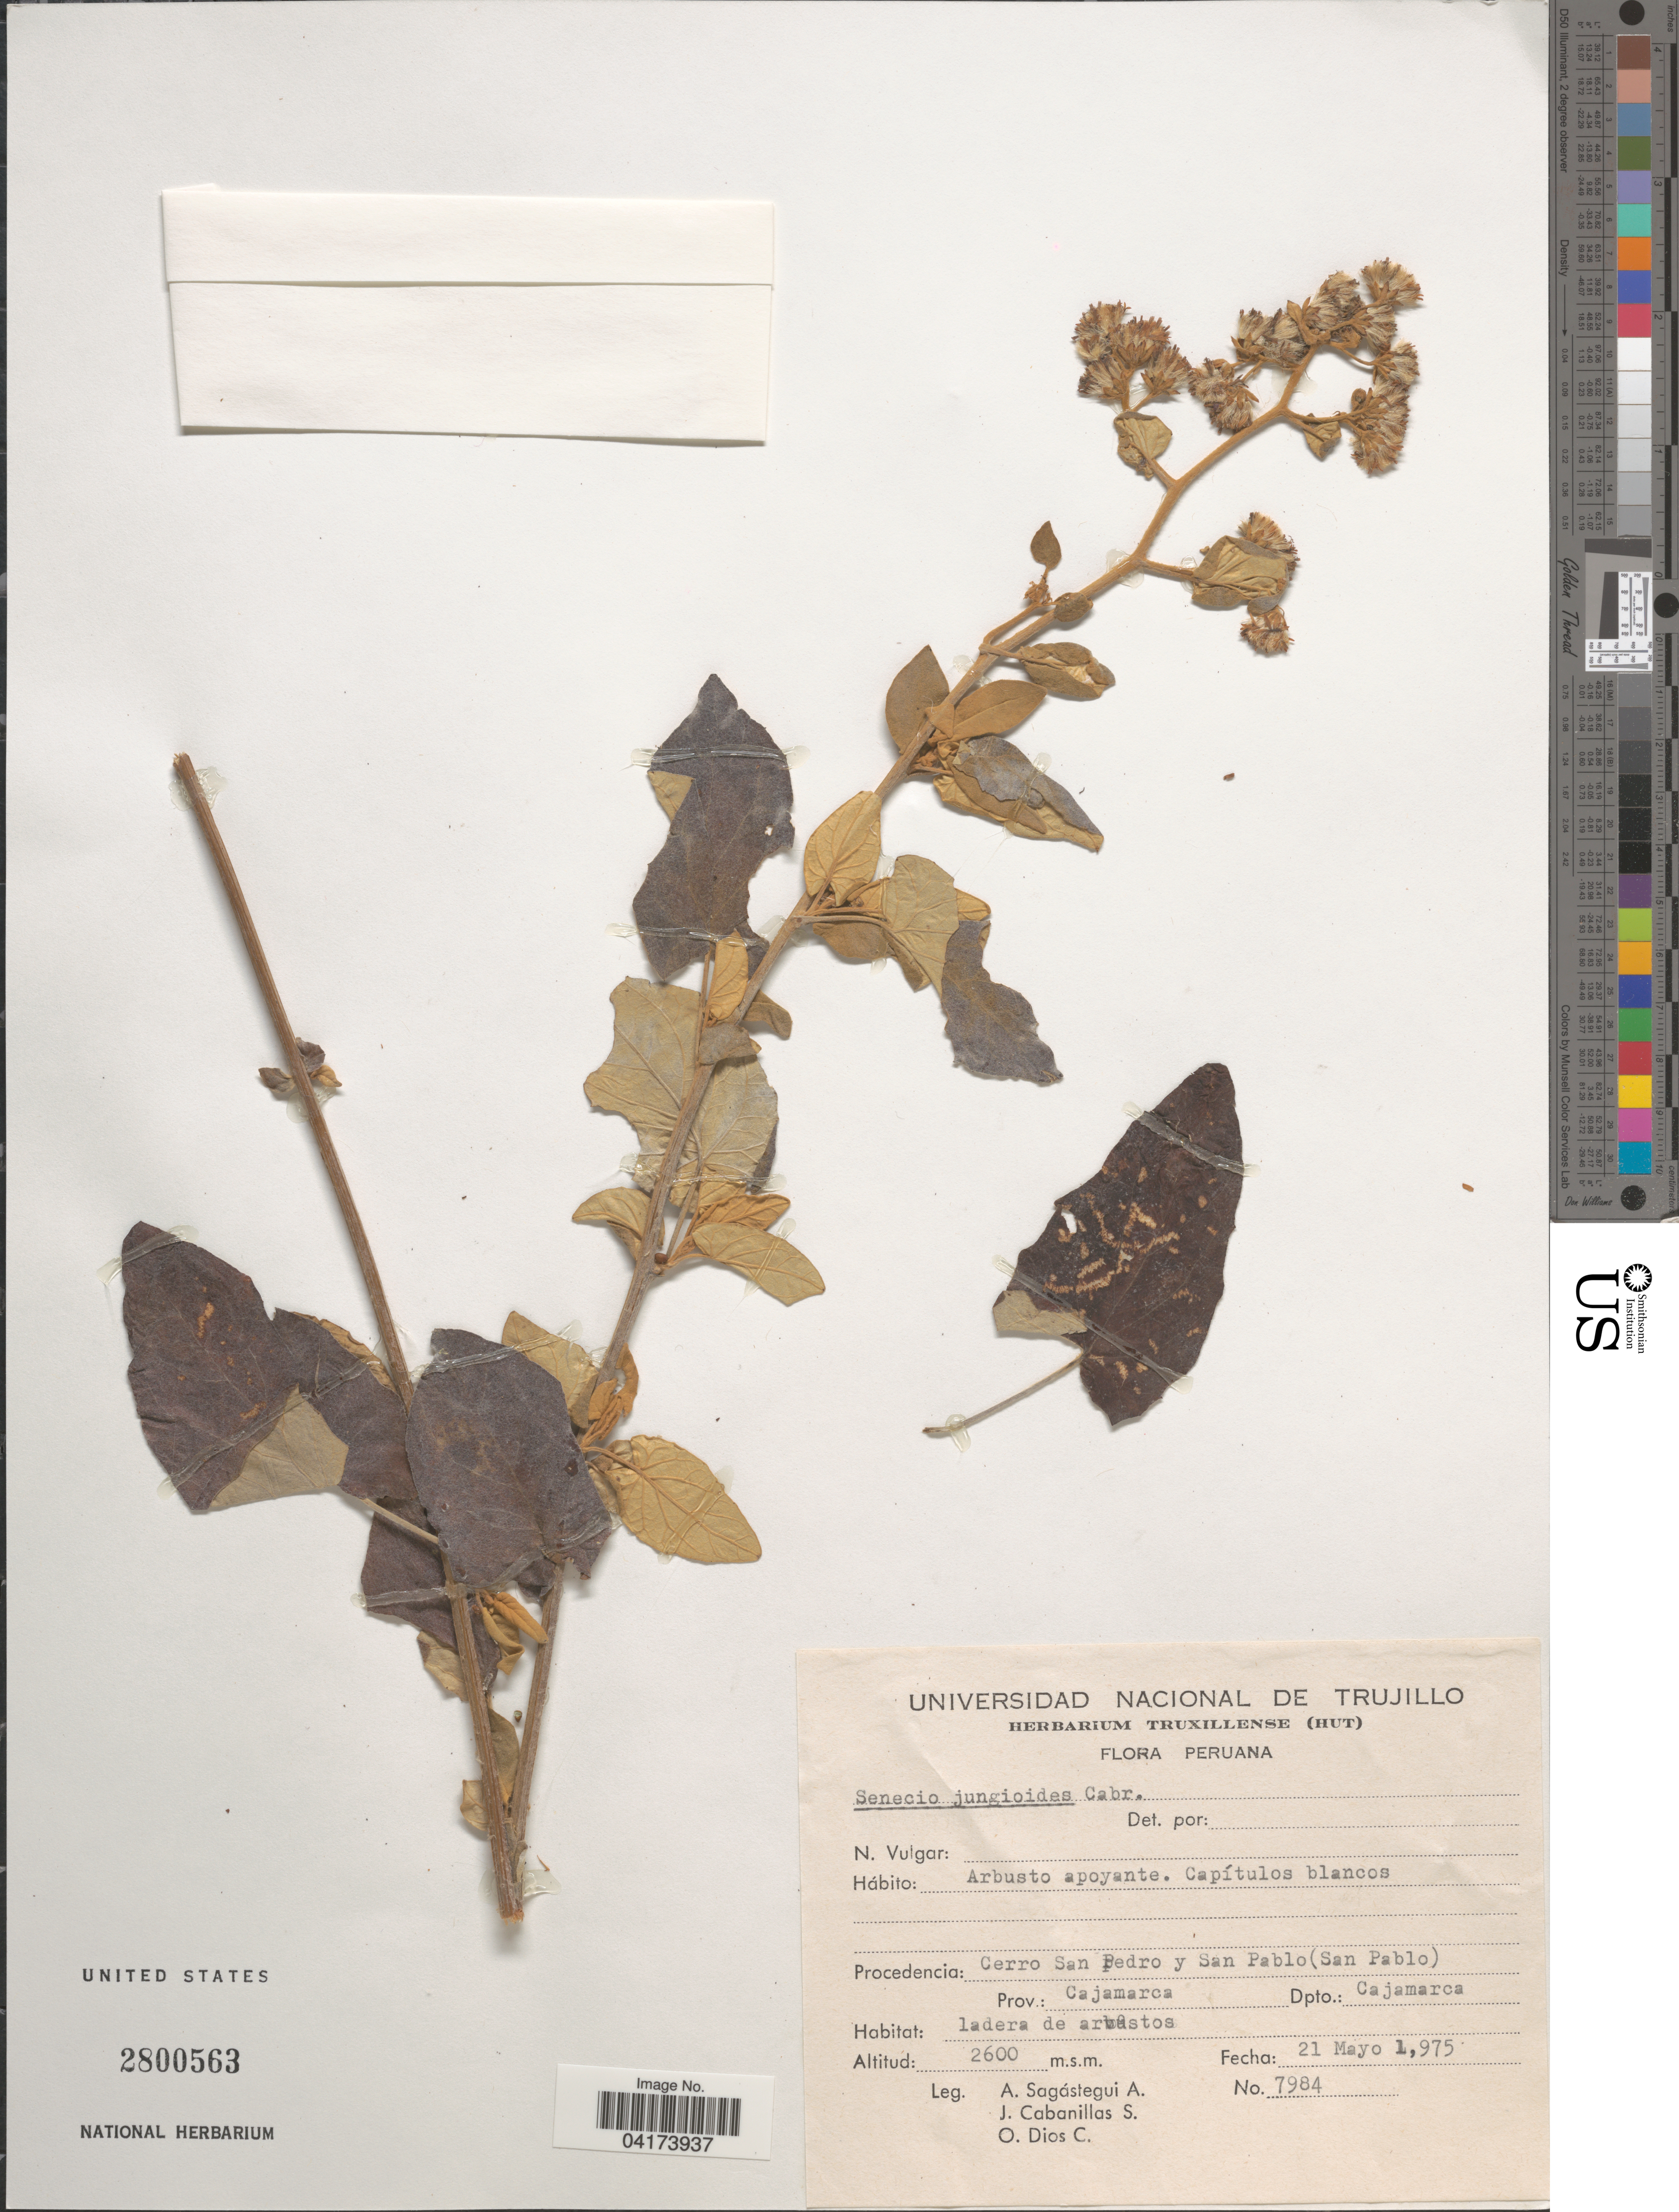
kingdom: Plantae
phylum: Tracheophyta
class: Magnoliopsida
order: Asterales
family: Asteraceae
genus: Senecio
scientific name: Senecio jungioides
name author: Cabrera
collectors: A. Sagástegui A., J. Cabanillas S. & O. Dios C.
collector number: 7984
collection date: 1975-05-21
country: Peru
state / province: Cajamarca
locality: Cerro San Pedro y San Pablo (San Pablo). Prov.: Cajamarca. Dpto.: Cajamarca.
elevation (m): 2600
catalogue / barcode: US 2800563